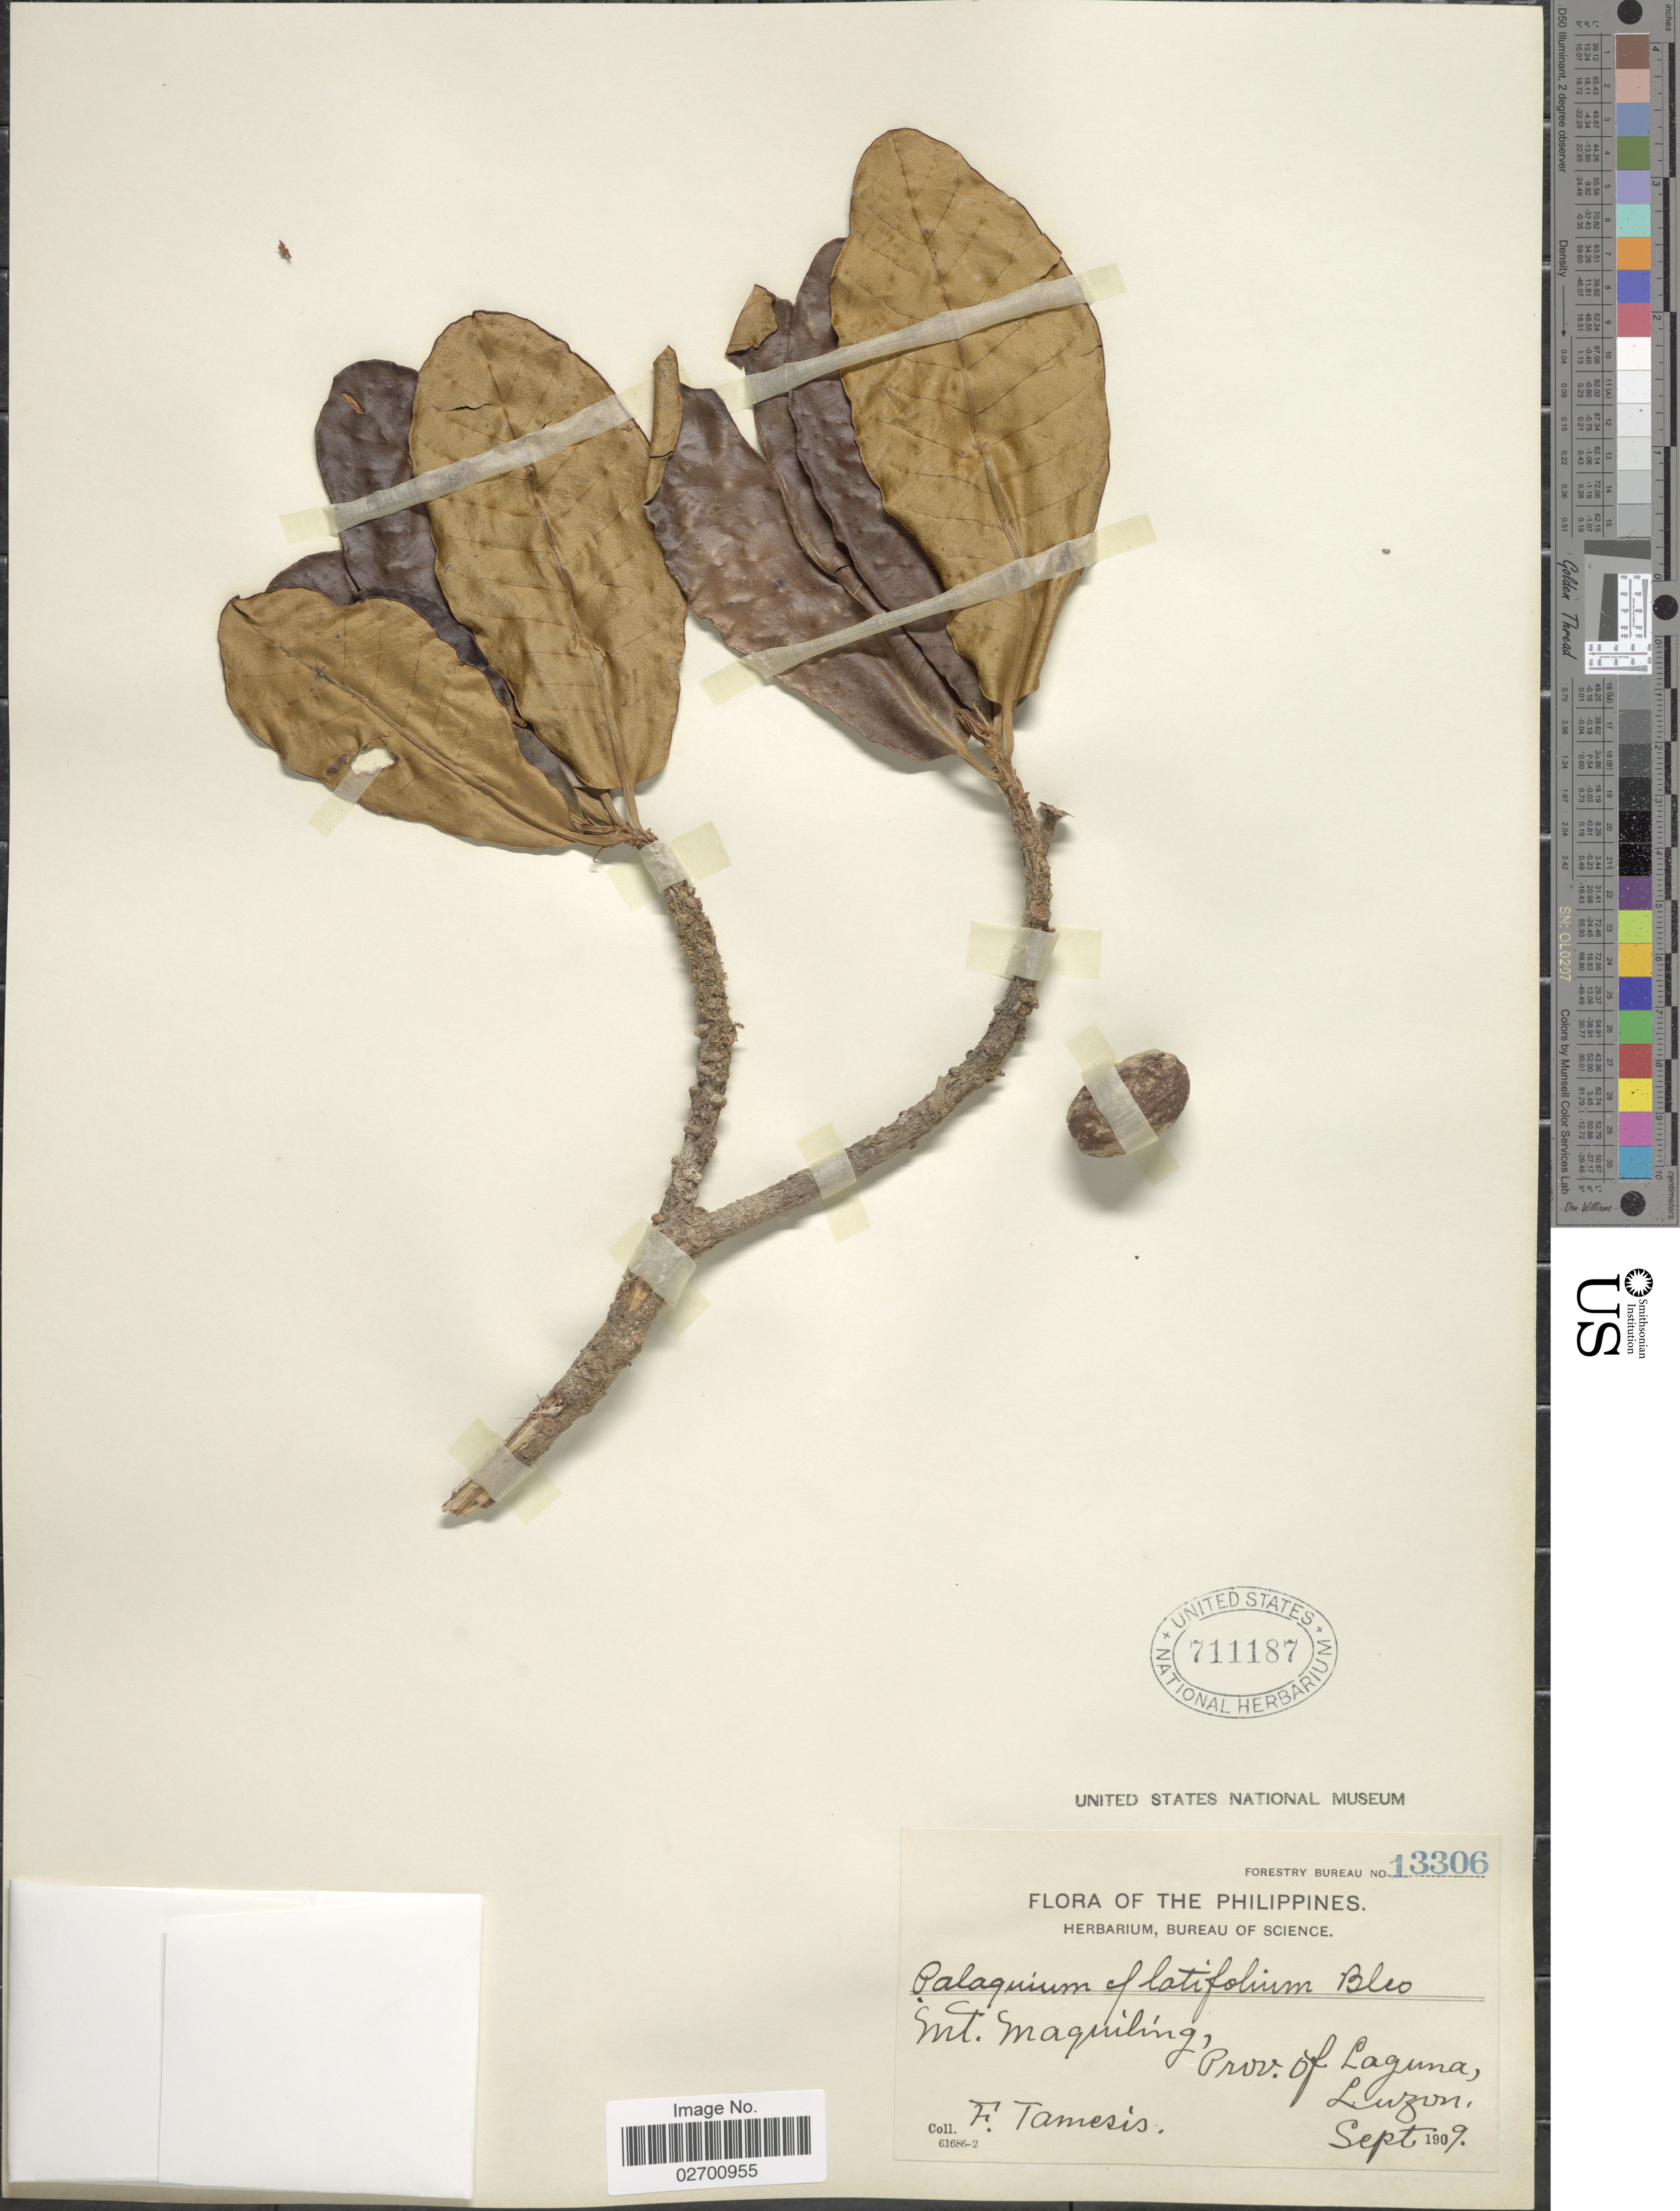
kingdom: Plantae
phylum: Tracheophyta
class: Magnoliopsida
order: Ericales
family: Sapotaceae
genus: Palaquium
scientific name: Palaquium philippense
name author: (Perr.) C.B. Rob.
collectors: F. Tamesis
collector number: Forestry Bureau 13306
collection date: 1909-09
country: Philippines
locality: Mt. Maquiling, Prov. of Laguna, Luzon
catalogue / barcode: US 711187